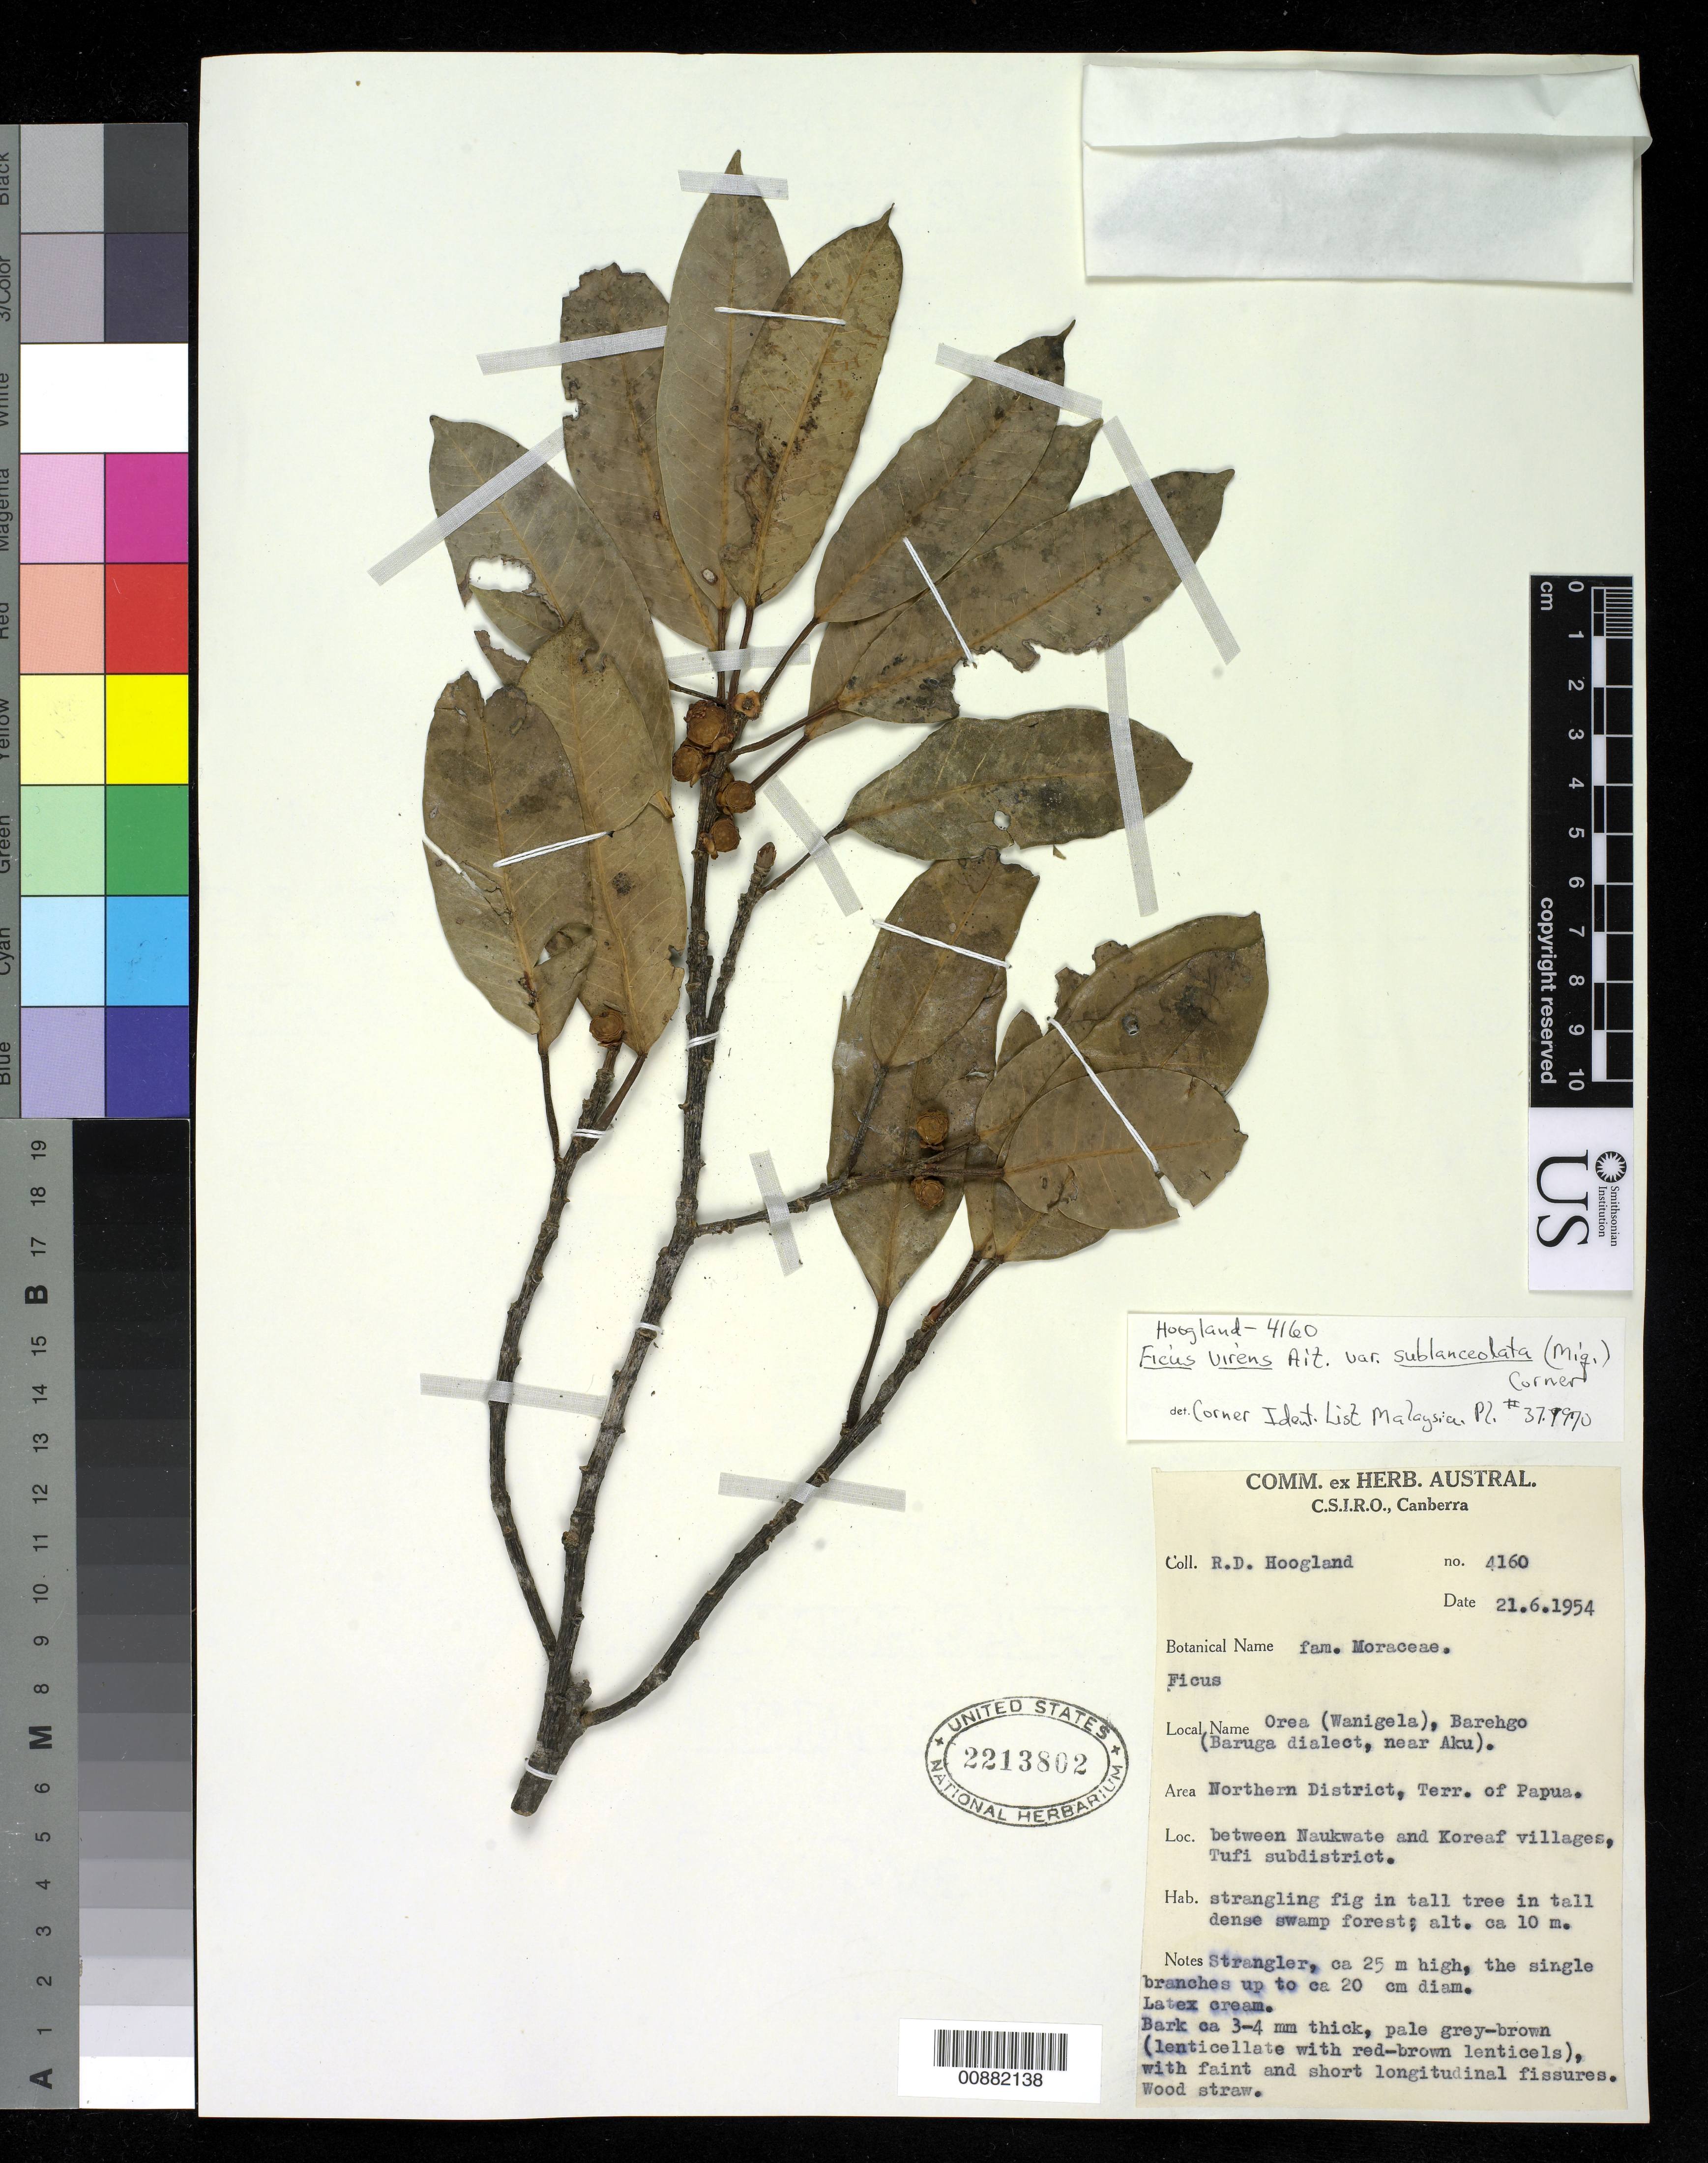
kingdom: Plantae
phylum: Tracheophyta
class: Magnoliopsida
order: Rosales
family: Moraceae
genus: Ficus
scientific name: Ficus virens var. sublanceolata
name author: (Miq.) Corner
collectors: R. D. Hoogland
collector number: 4160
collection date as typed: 21 Jun 1954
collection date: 1954-06-21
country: Papua New Guinea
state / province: Northern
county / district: Tufi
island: New Guinea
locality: between Naukwate and Koreaf villages, Tufi subdistrict.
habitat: strangling fig in tall tree in tall dense swamp forest.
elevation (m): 10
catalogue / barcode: US 2213802